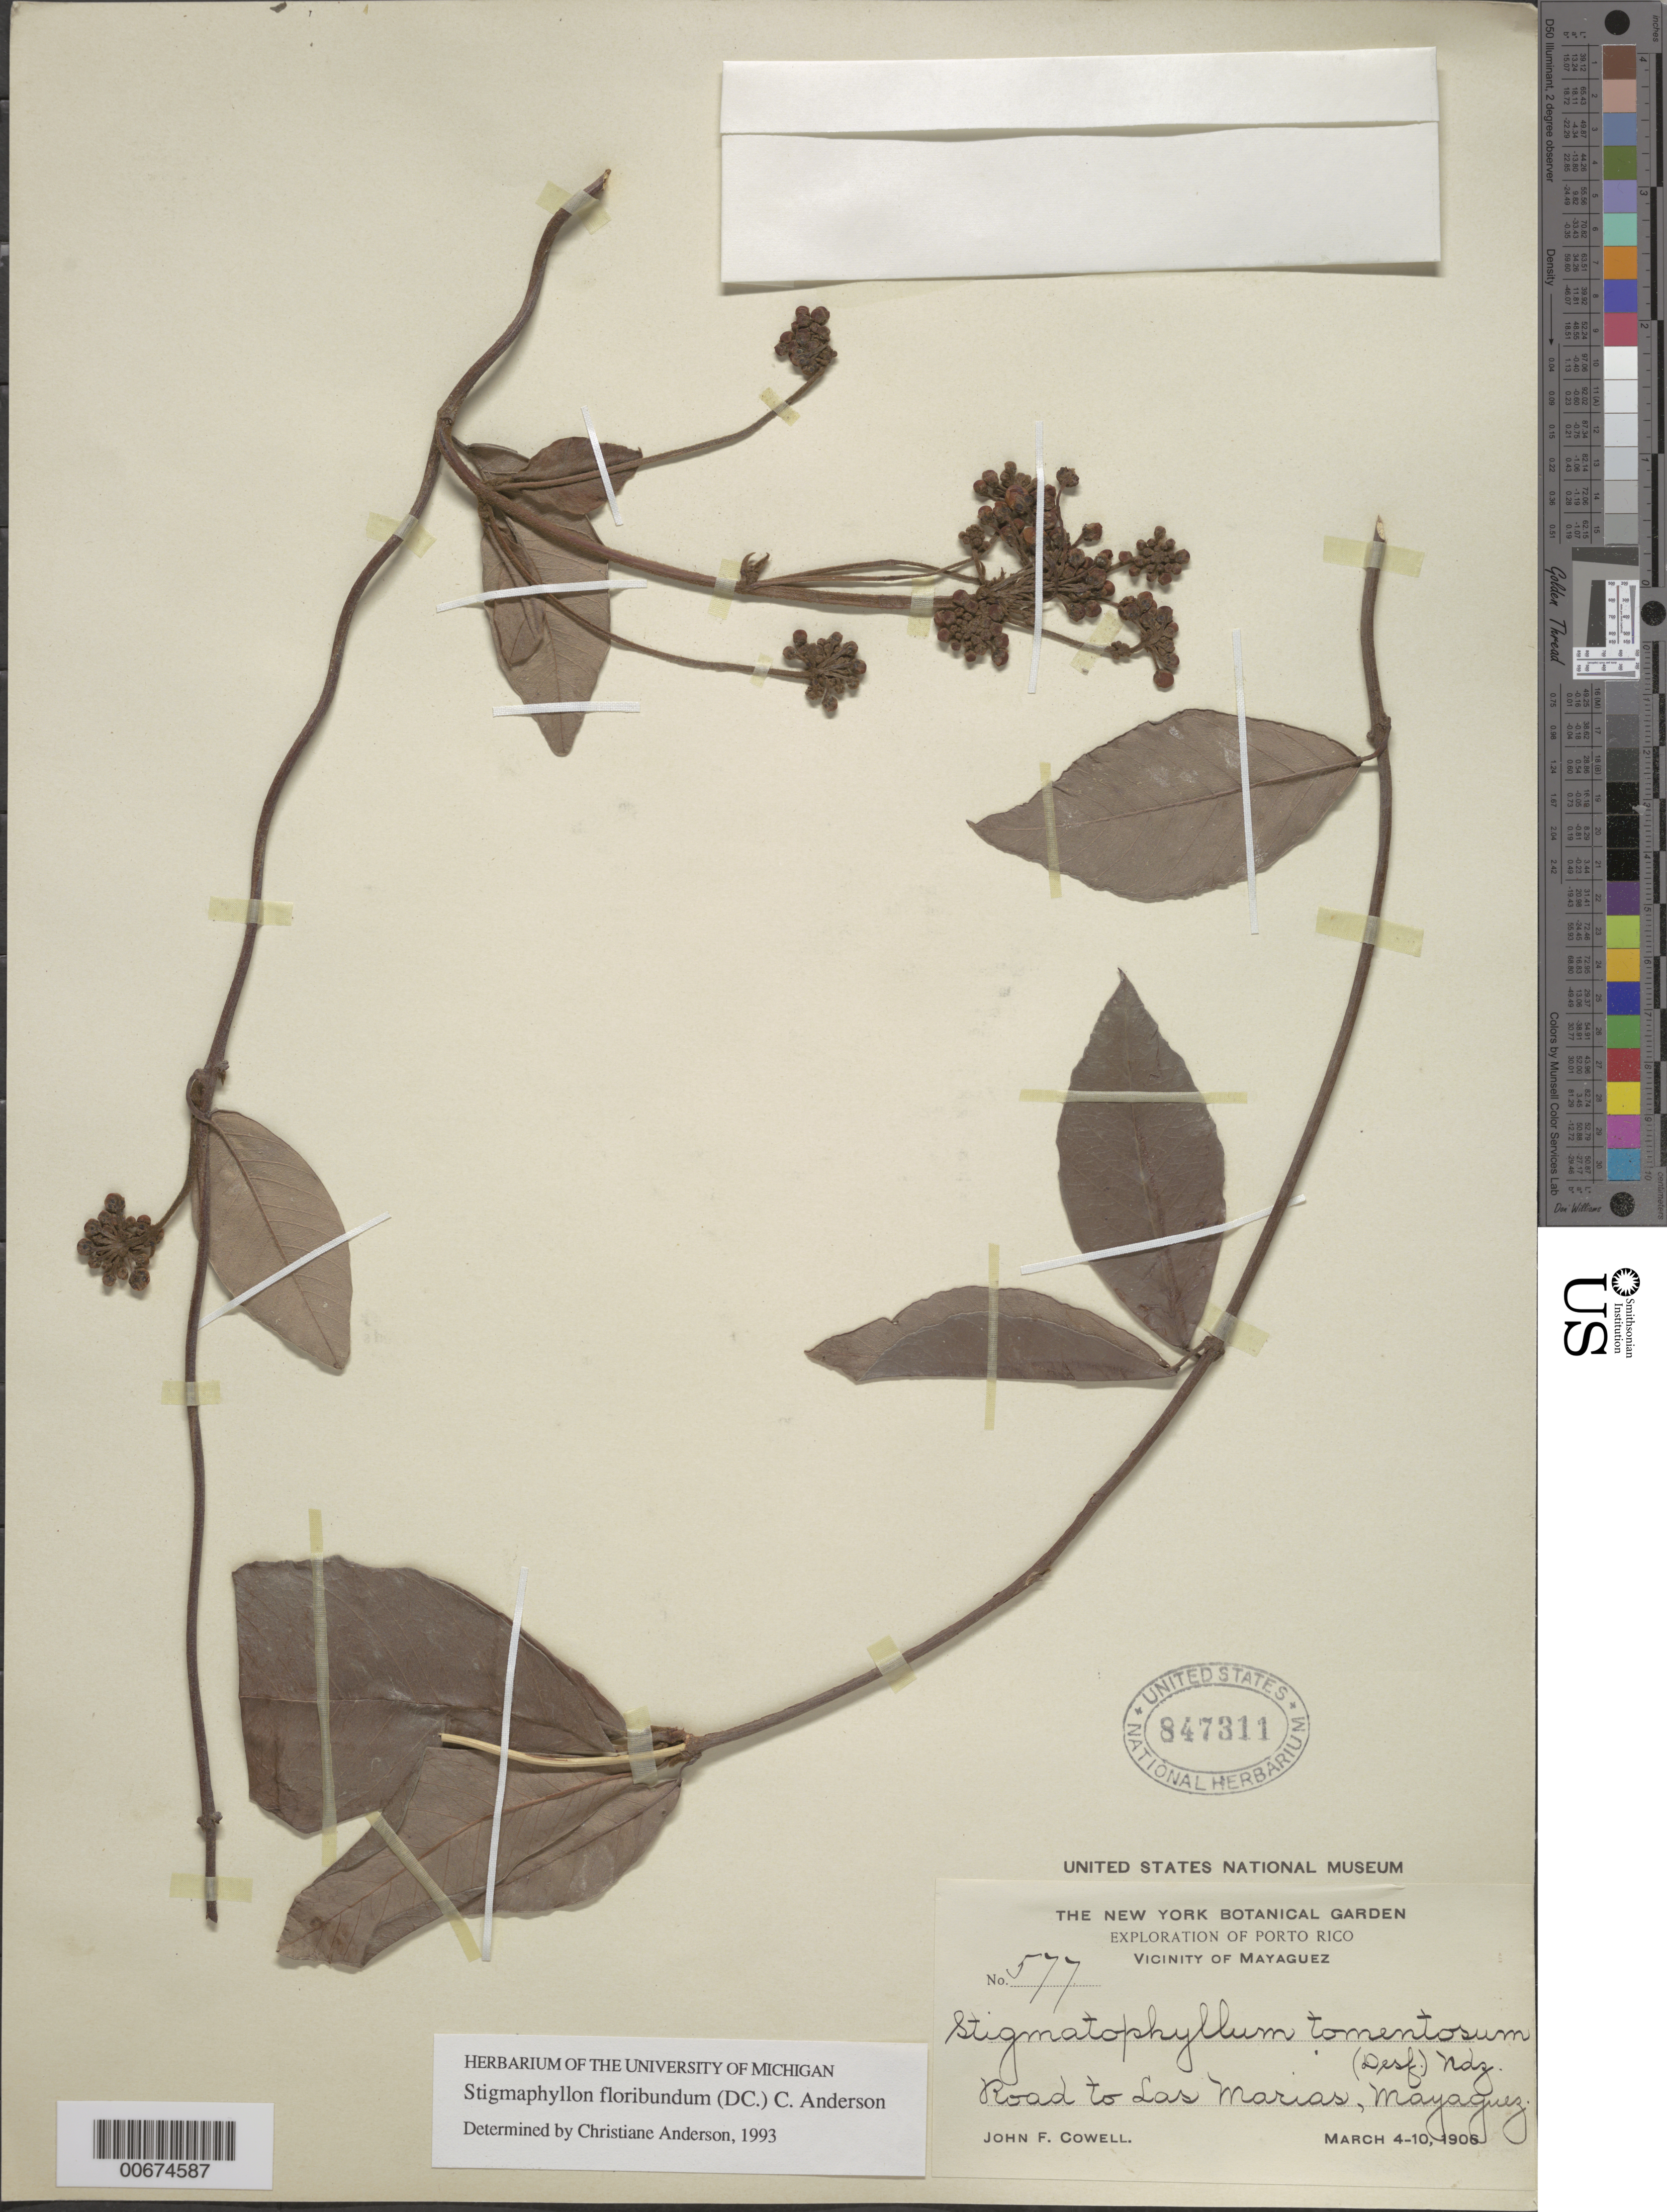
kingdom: Plantae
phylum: Tracheophyta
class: Magnoliopsida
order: Malpighiales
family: Malpighiaceae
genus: Stigmaphyllon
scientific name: Stigmaphyllon floribundum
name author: (DC.) C.E. Anderson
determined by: Anderson, C.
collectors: J. F. Cowell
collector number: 577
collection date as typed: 04 Mar 1906 to 10 Mar 1906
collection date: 1906-03-04/1906-03-10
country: Puerto Rico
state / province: Mayagüez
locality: road to Las Marias, Mayaguez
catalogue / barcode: US 847311